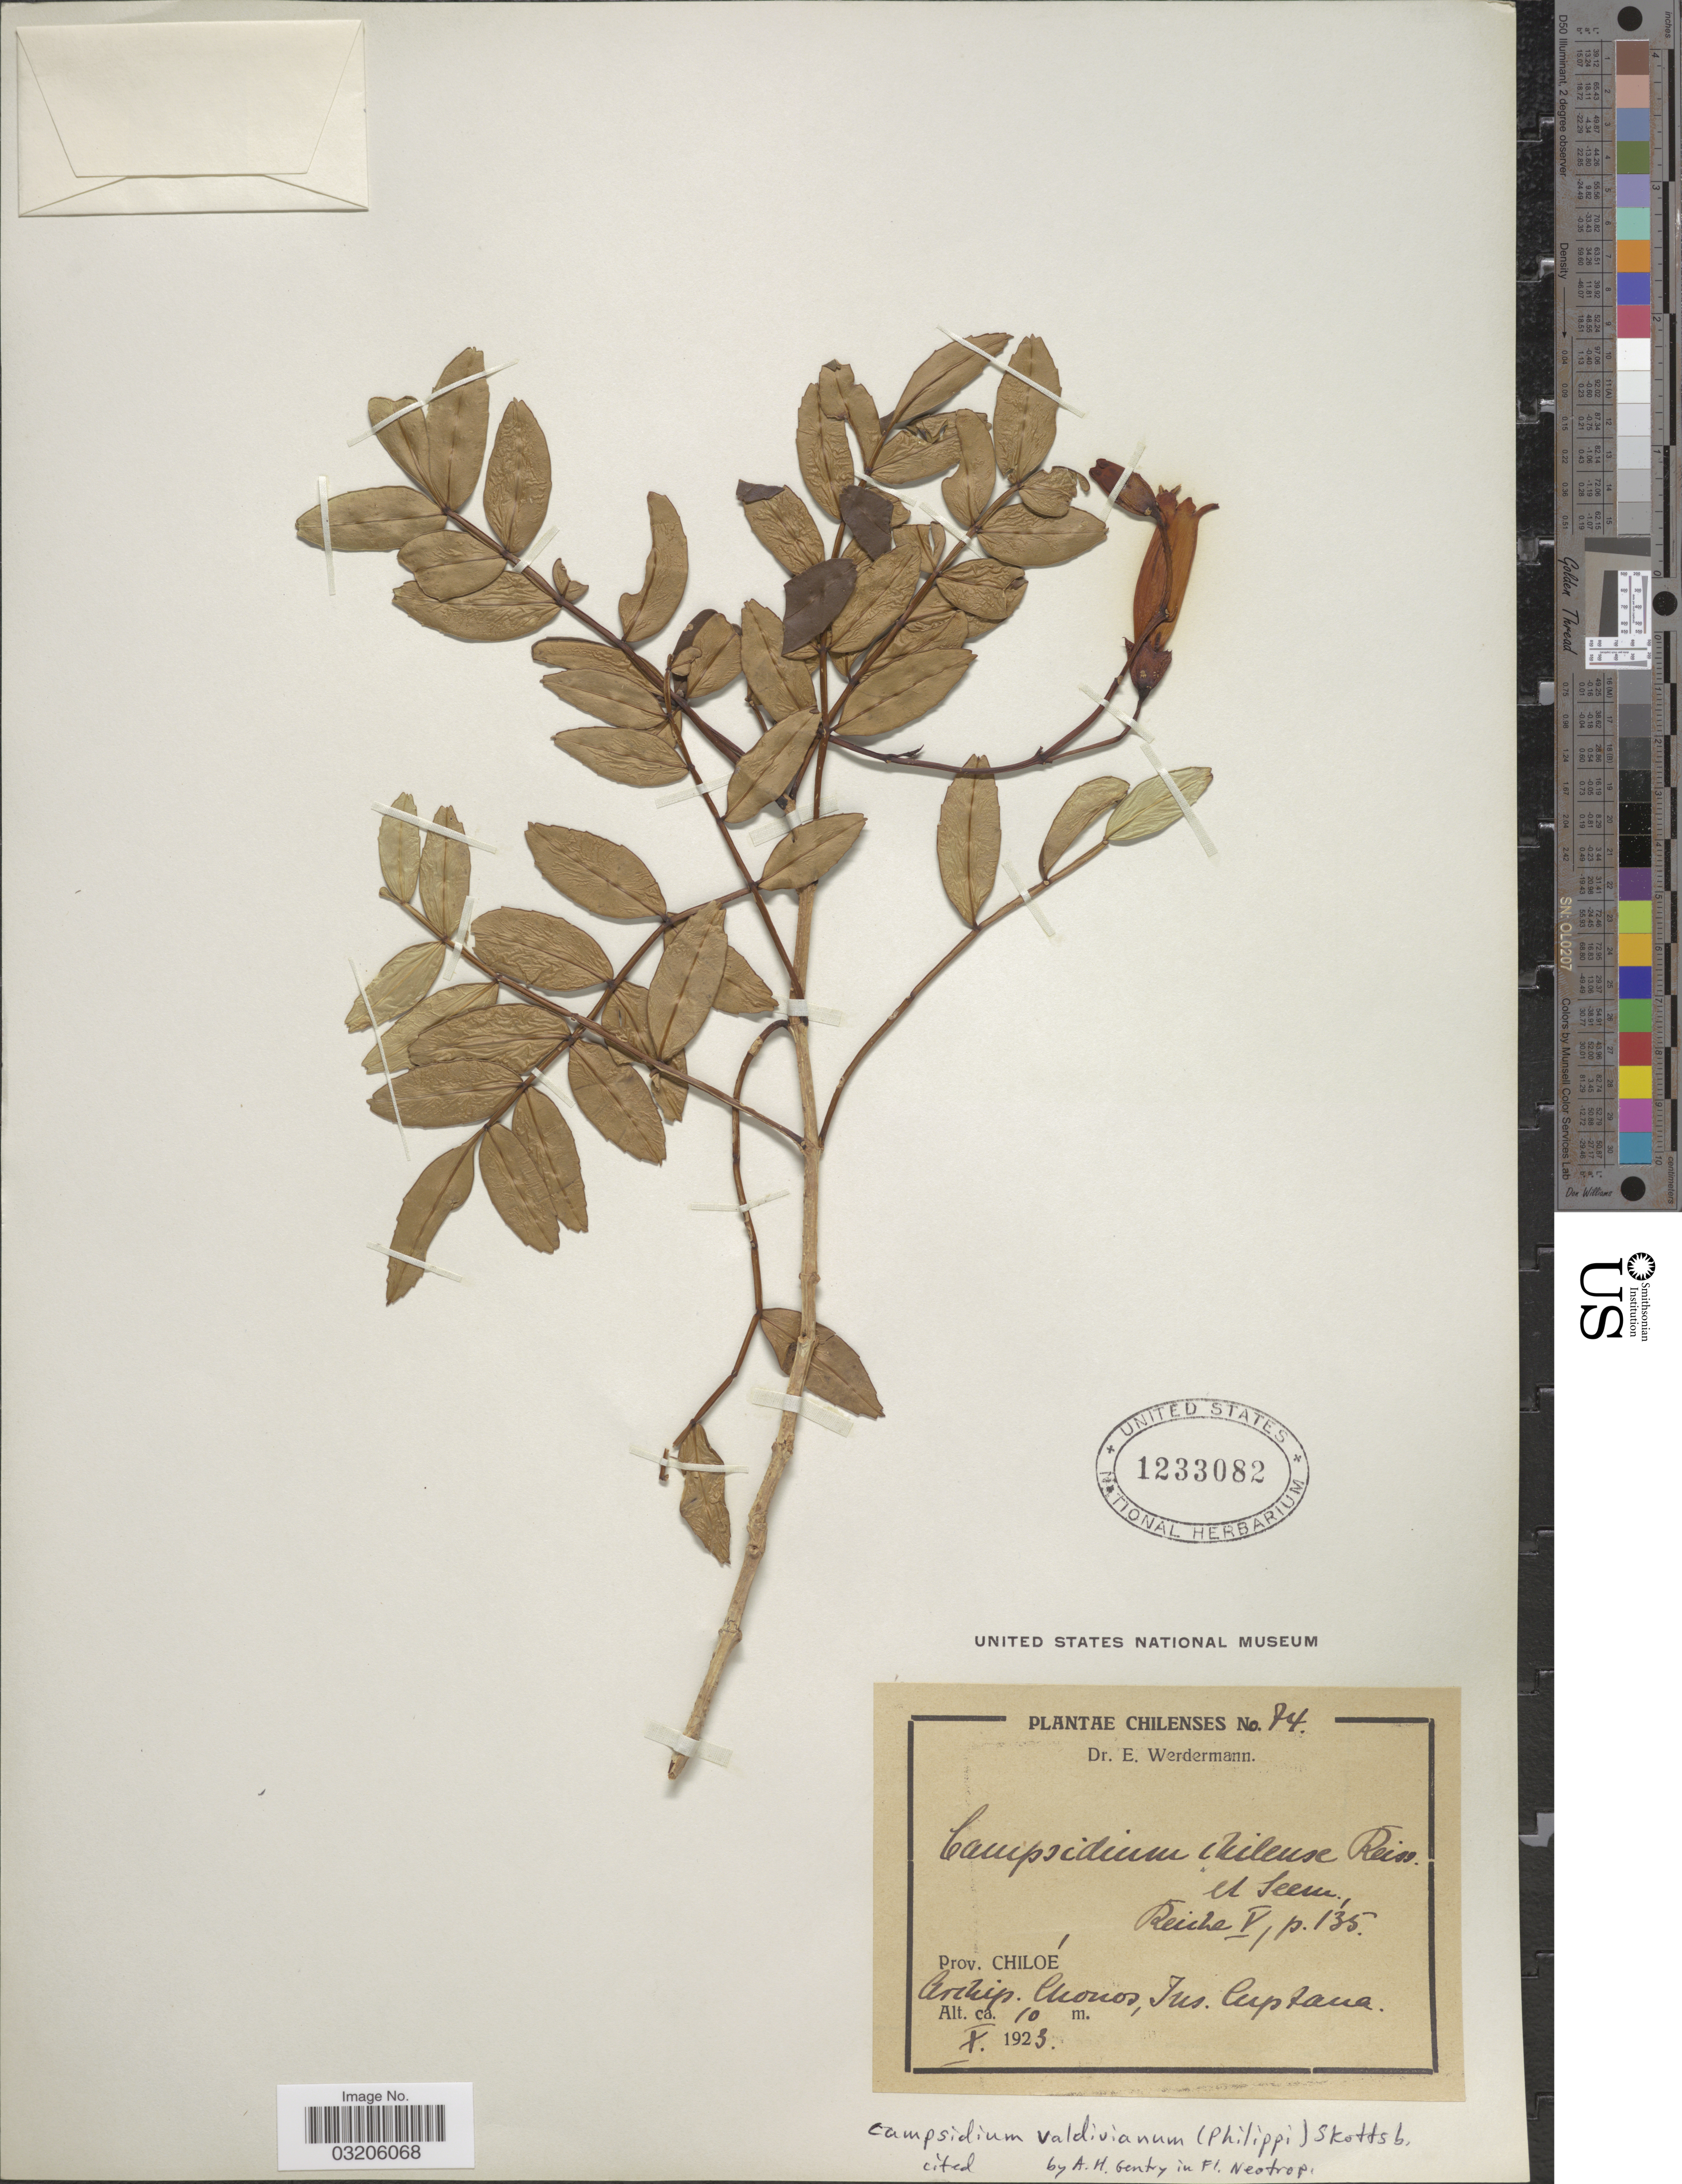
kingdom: Plantae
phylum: Tracheophyta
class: Magnoliopsida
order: Lamiales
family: Bignoniaceae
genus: Campsidium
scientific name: Campsidium valdivianum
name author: (Phil.) W. Bull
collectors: E. Werdermann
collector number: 74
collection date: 1923-10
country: Chile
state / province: Arica y Parinacota (XV)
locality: Province Chiloé. Archip. Chonos, Tus. Cuptana.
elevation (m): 10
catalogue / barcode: US 1233082